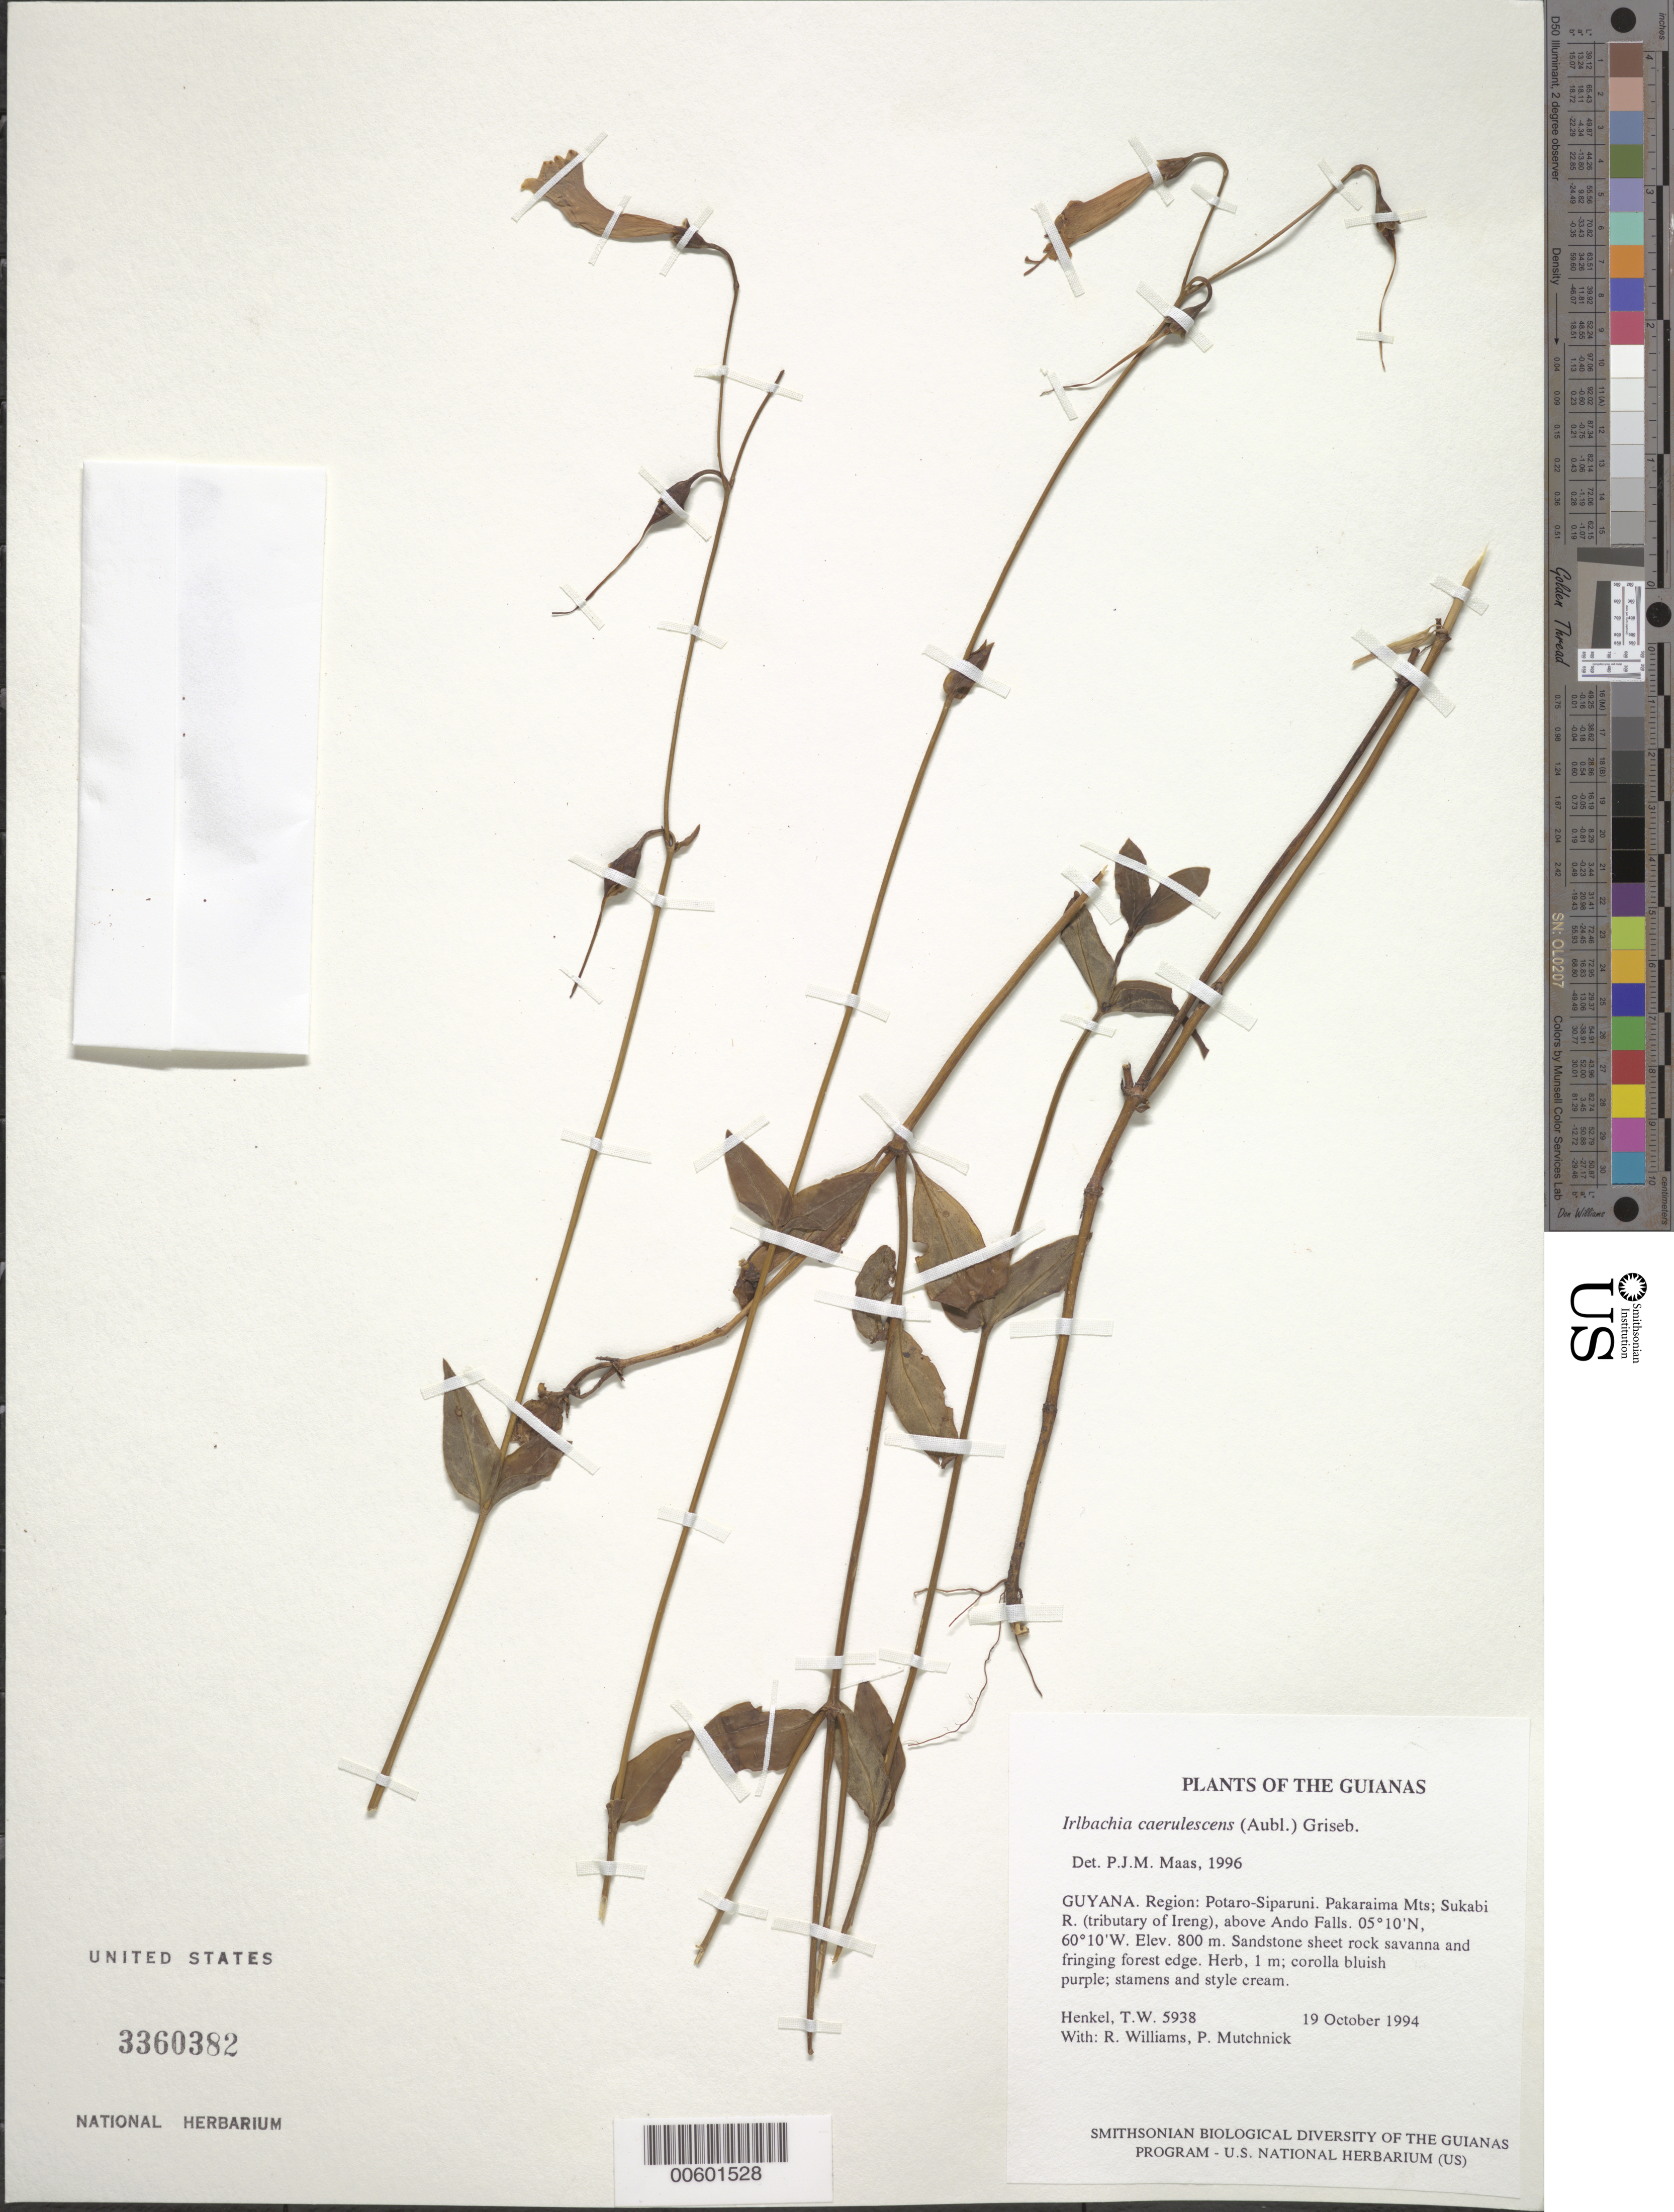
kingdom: Plantae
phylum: Tracheophyta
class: Magnoliopsida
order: Gentianales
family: Gentianaceae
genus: Irlbachia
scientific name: Irlbachia caerulescens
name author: (Aubl.) Griseb.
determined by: Maas, Paul J. M.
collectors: T. Henkel, R. Williams & P. Mutchnick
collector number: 5938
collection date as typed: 19 October 1994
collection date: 1994-10-19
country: Guyana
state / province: Potaro-Siparuni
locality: Pakaraima Mts; Sukabi R. (tributary of Ireng), above Ando Falls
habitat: Sandstone sheet rock savanna and fringing forest edge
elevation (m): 800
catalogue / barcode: US 3360382